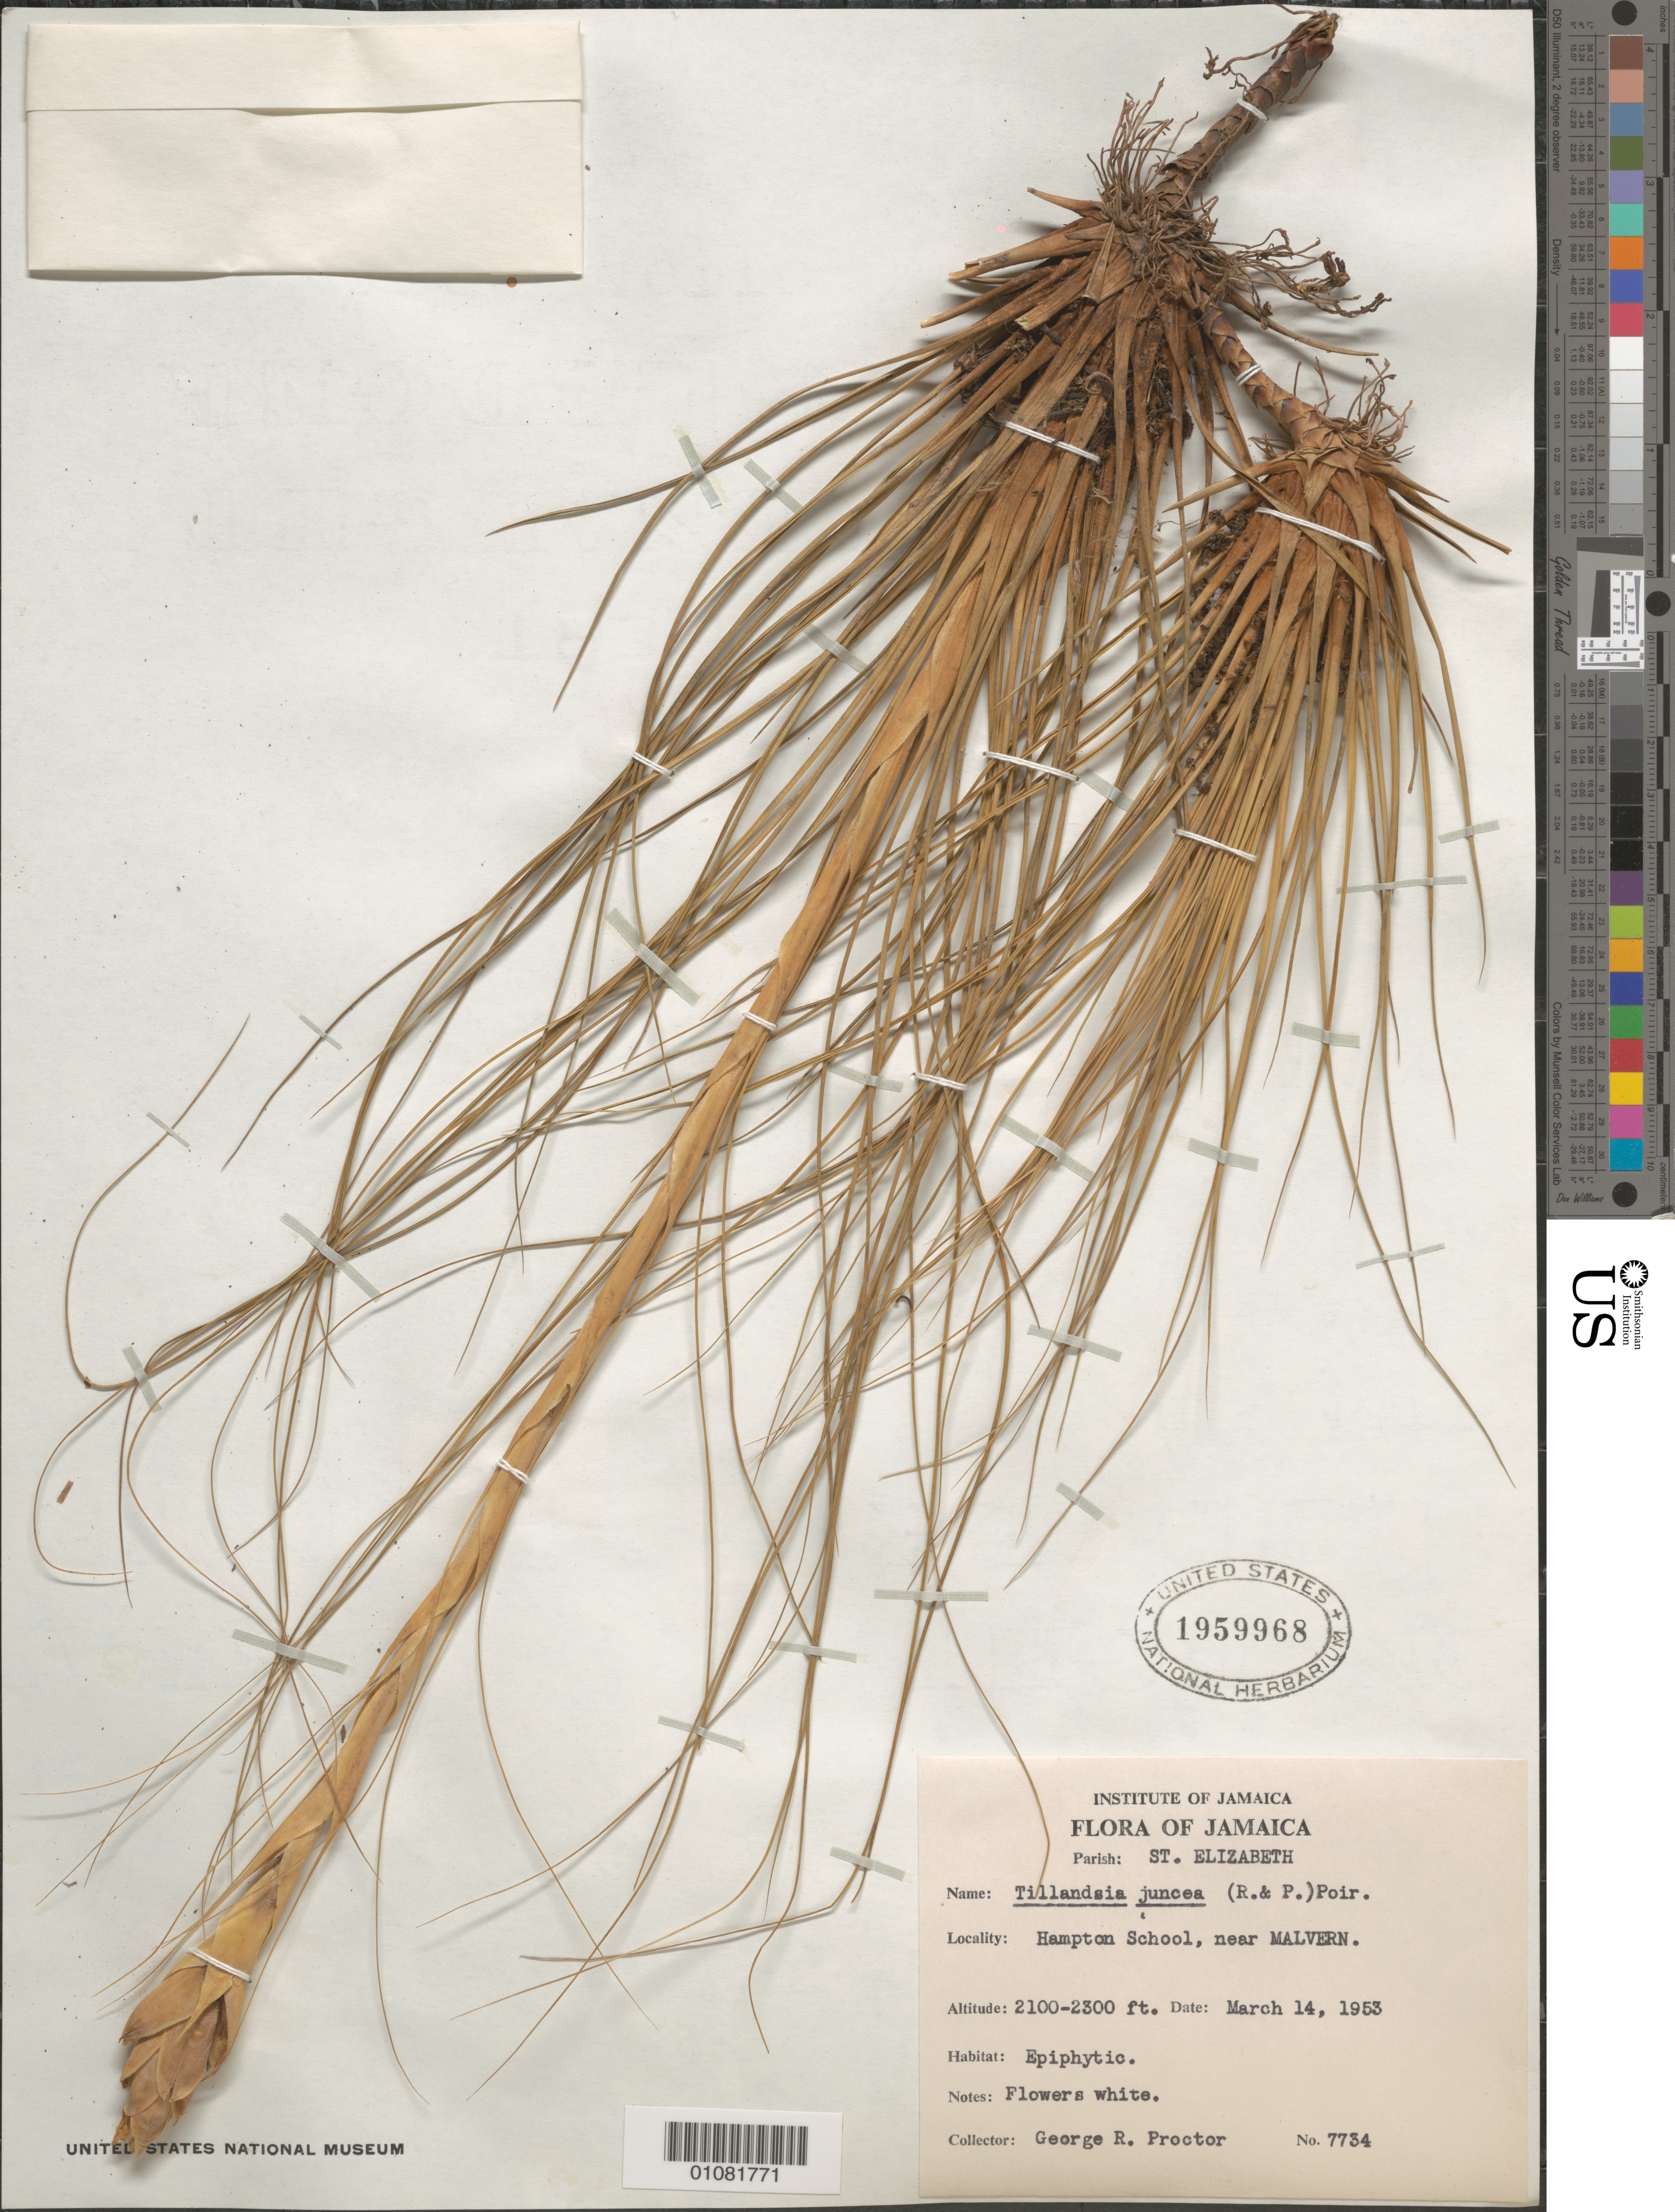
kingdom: Plantae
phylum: Tracheophyta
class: Liliopsida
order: Poales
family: Bromeliaceae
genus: Tillandsia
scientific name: Tillandsia juncea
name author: (Ruiz & Pav.) Poir.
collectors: G. R. Proctor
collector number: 7734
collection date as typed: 14 Mar 1953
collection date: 1953-03-14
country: Jamaica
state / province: Saint Elizabeth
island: Jamaica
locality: Hampton School, near Malvern.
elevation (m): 640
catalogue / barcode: US 1959968